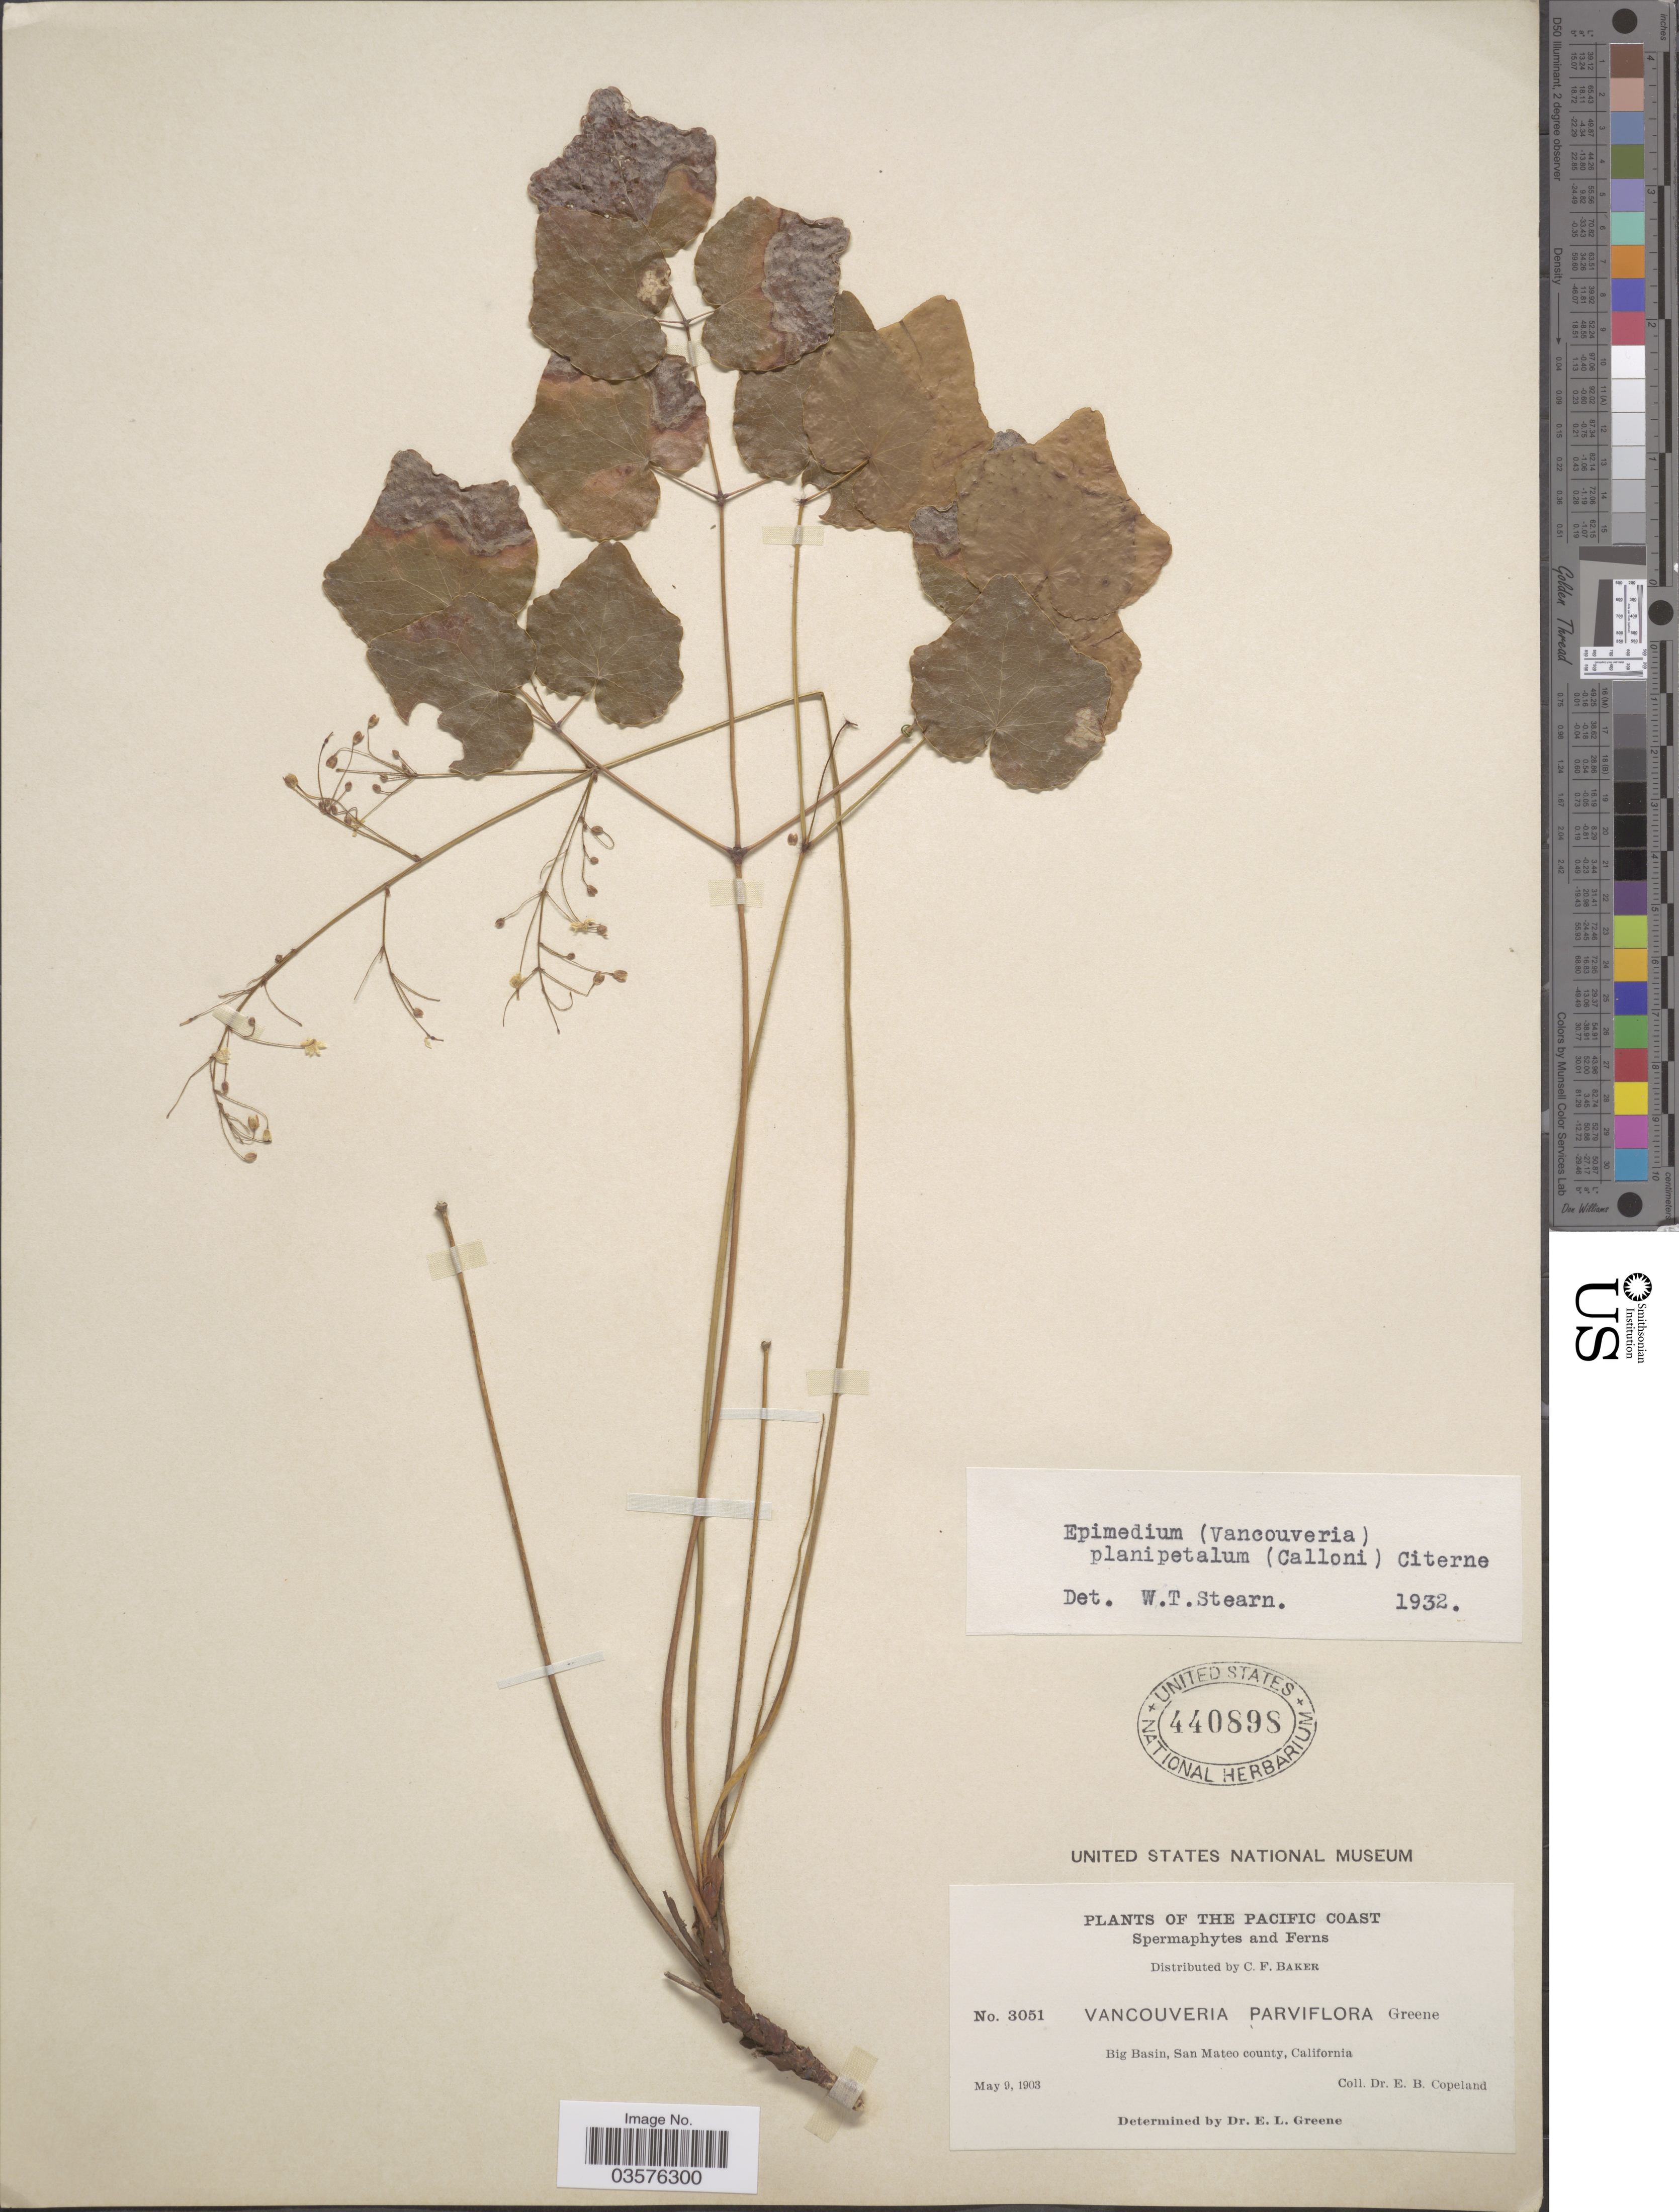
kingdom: Plantae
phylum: Tracheophyta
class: Magnoliopsida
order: Ranunculales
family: Berberidaceae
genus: Vancouveria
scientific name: Vancouveria planipetala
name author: Calloni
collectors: E. B. Copeland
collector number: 3051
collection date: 1903-05-09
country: United States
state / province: California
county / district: San Mateo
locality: The Pacific Coast. Big Basin, San Mateo county.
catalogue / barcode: US 440898